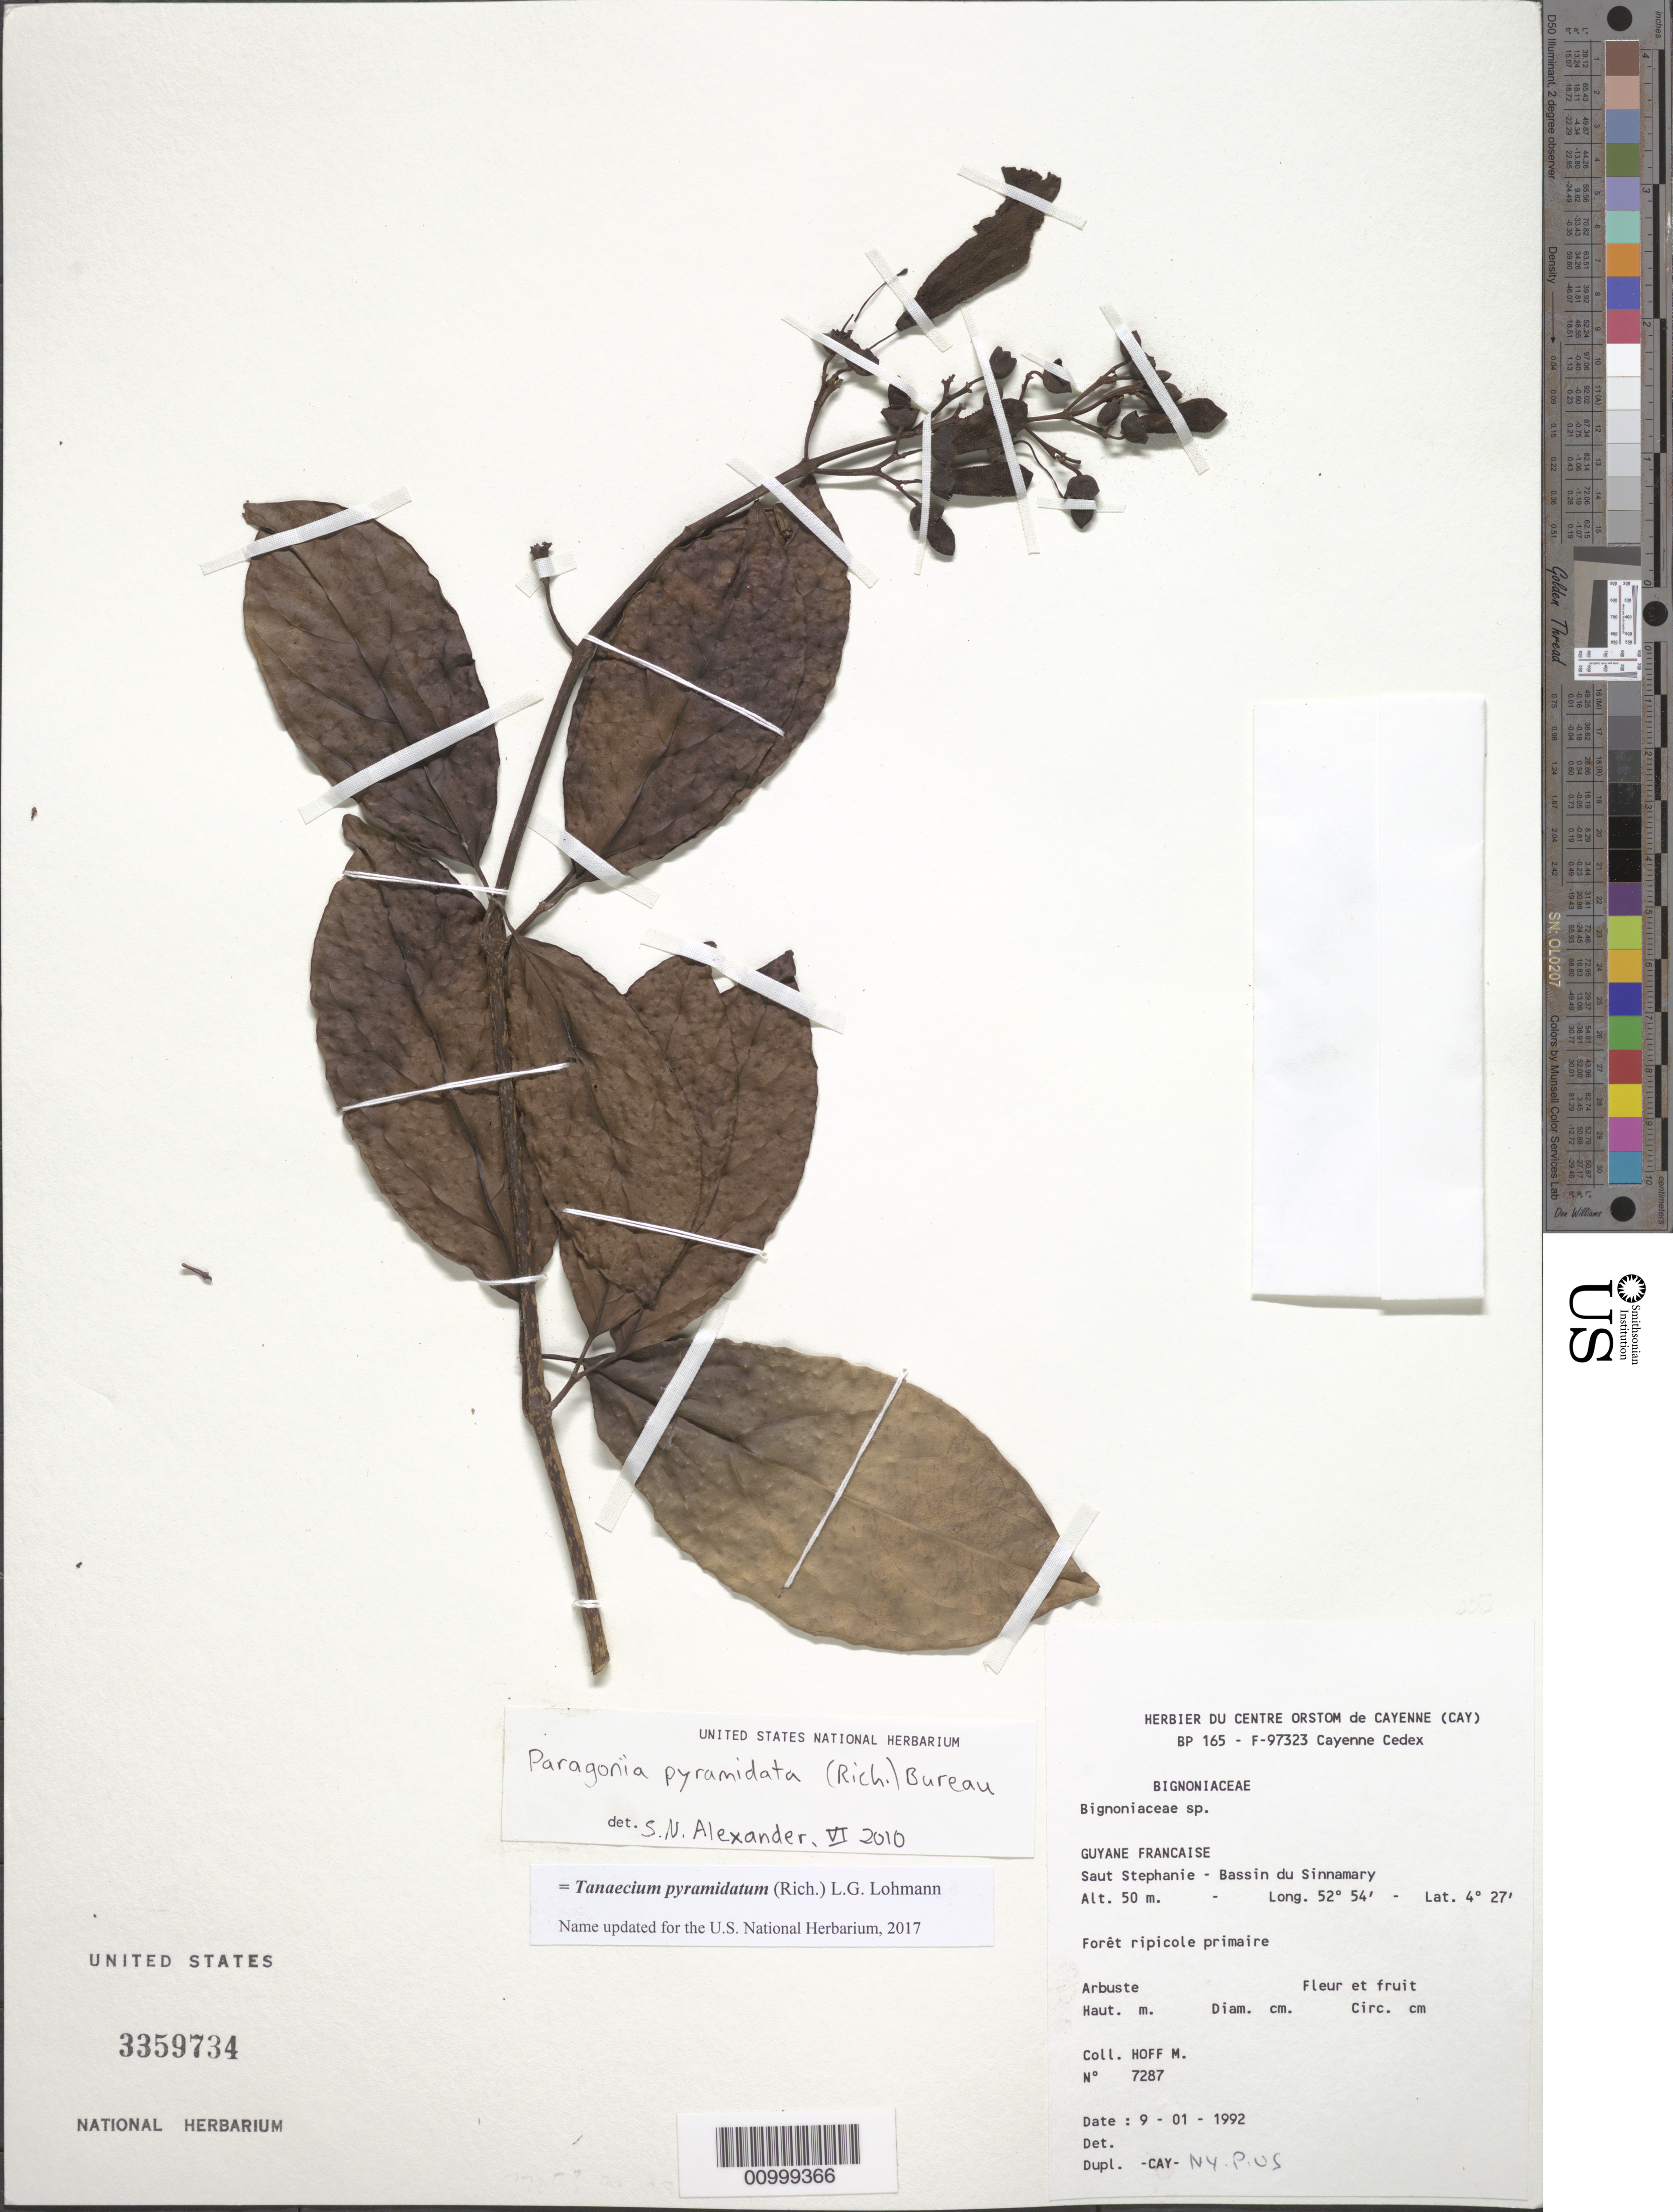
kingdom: Plantae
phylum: Tracheophyta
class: Magnoliopsida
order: Lamiales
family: Bignoniaceae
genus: Tanaecium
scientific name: Tanaecium pyramidatum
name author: (Rich.) L.G. Lohmann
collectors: M. Hoff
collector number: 7287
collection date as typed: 9-Jan-92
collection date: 1992-01-09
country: French Guiana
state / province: Cayenne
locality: Saut Stéphanie, Bassin du Sinnamary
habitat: Foret ripicole primaire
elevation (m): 50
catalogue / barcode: US 3359734